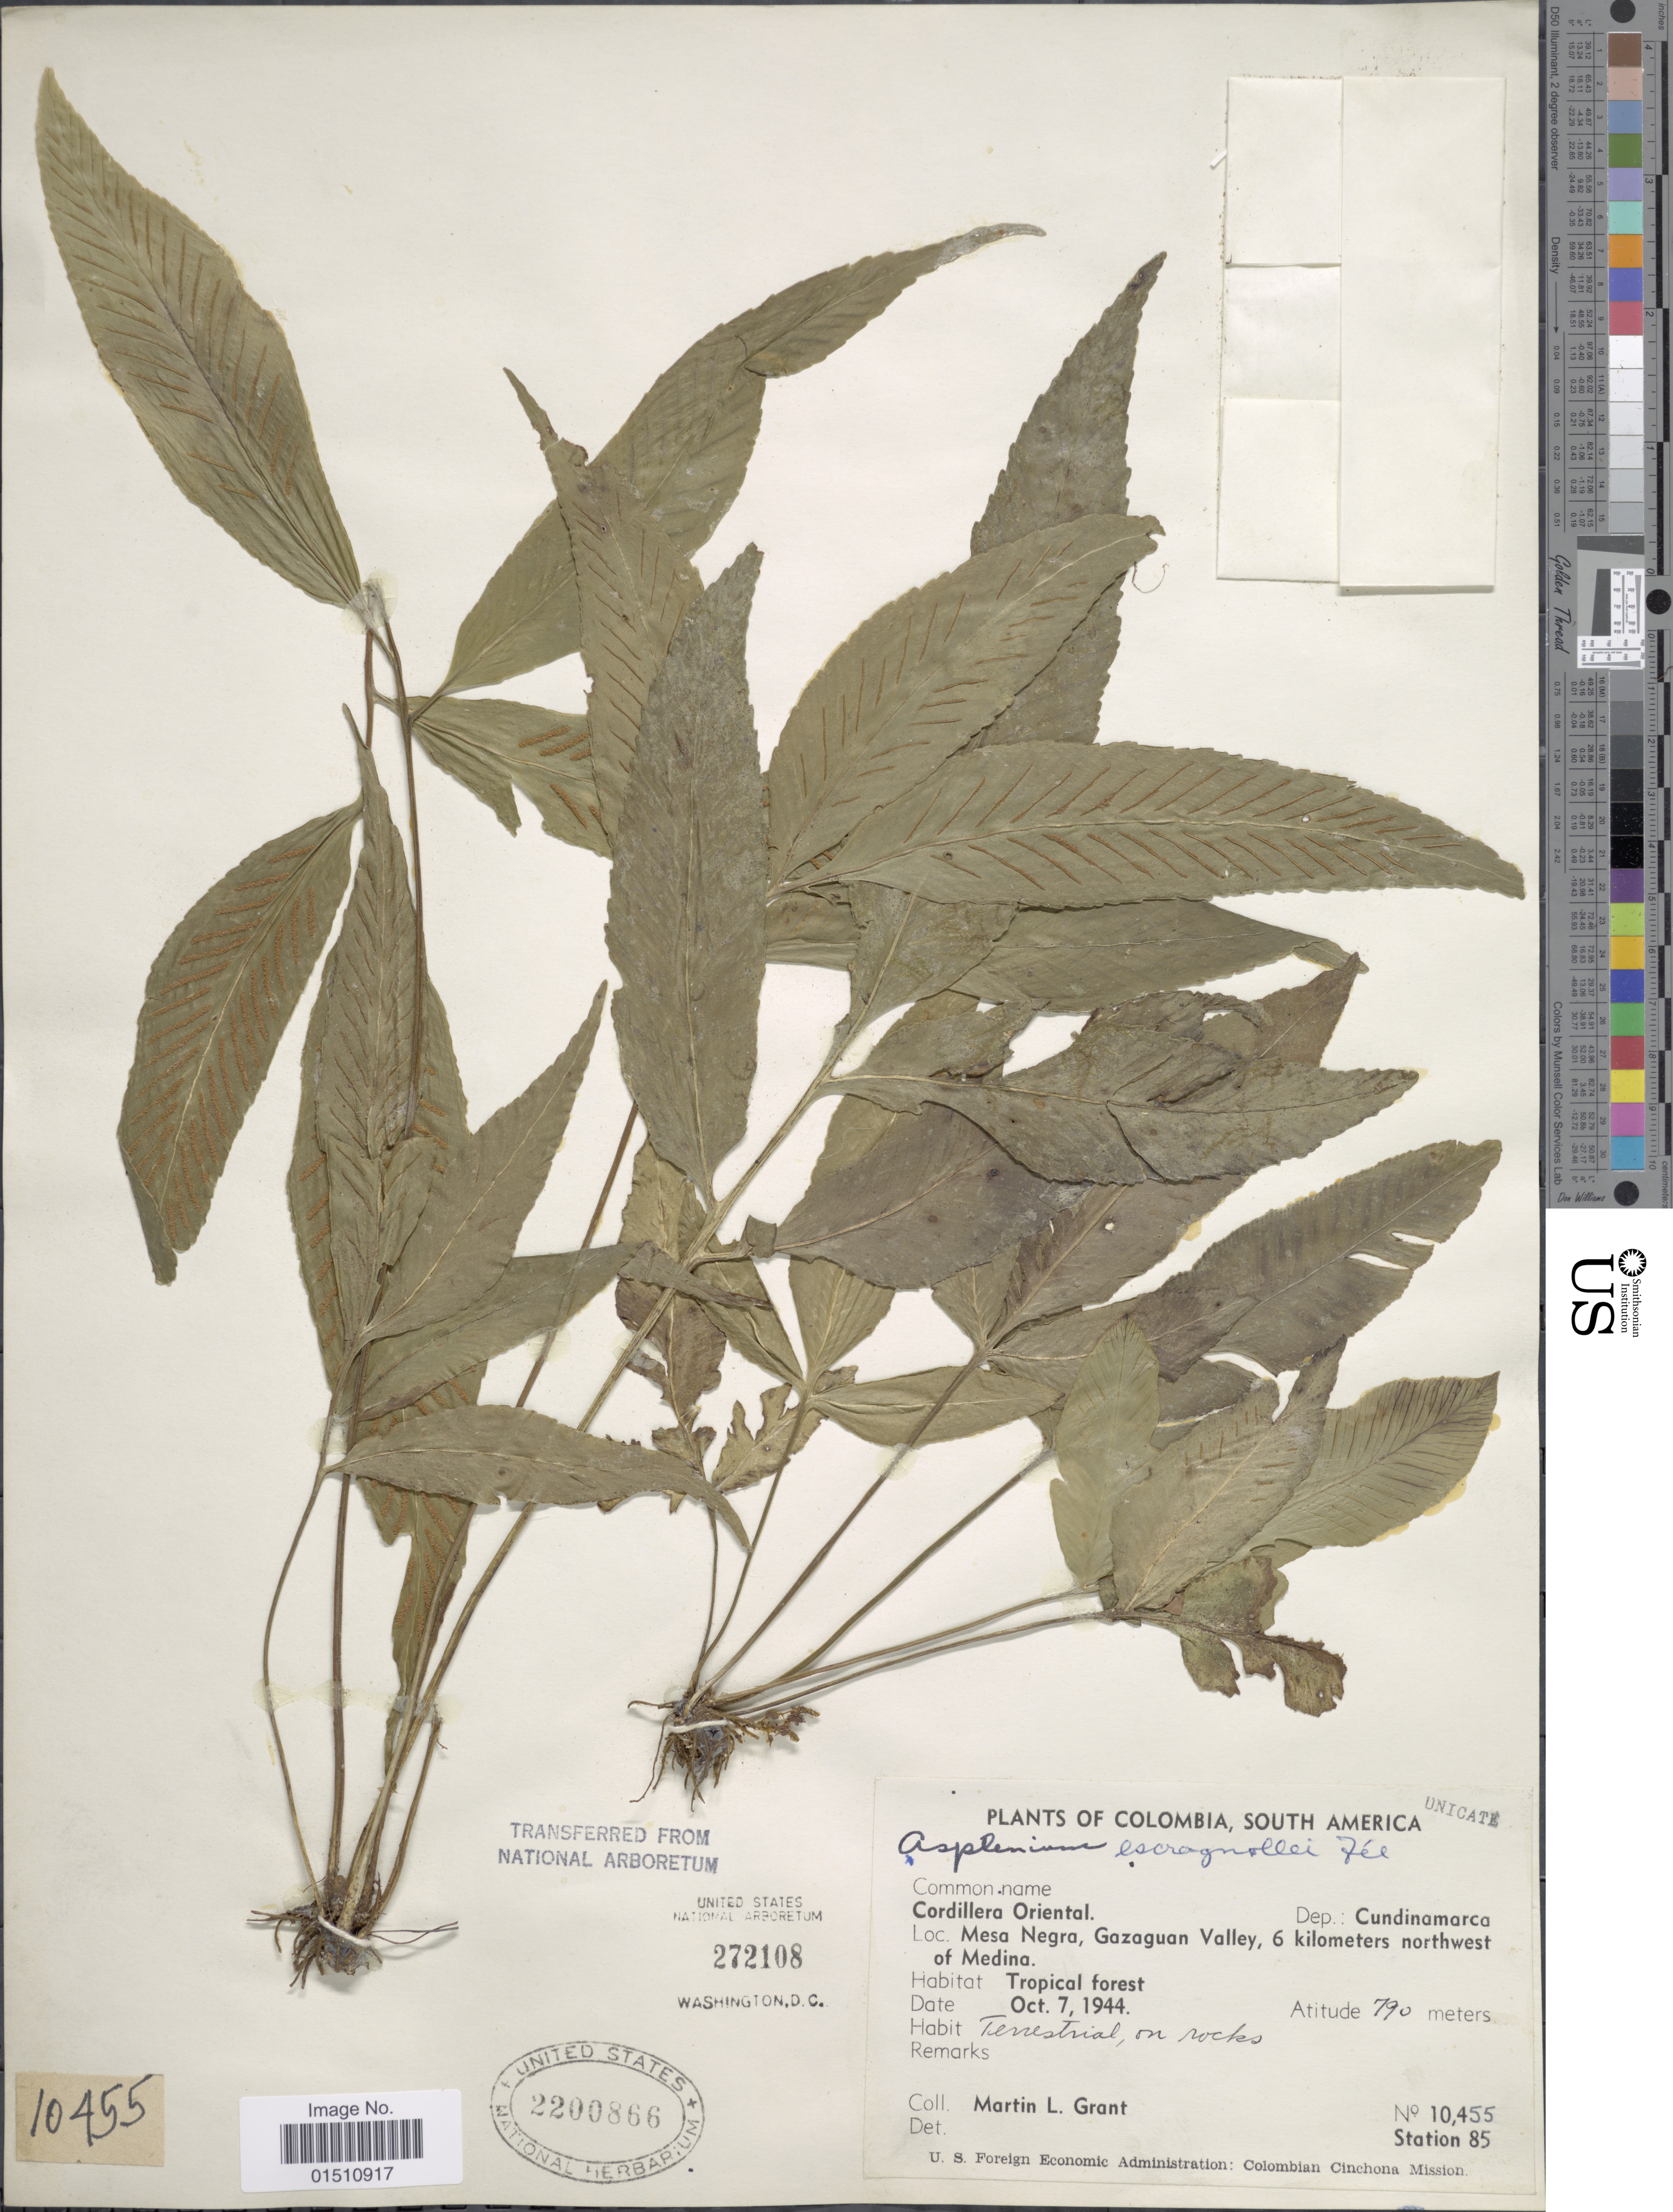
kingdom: Plantae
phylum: Tracheophyta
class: Polypodiopsida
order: Polypodiales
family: Aspleniaceae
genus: Asplenium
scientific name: Asplenium escragnollei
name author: Fée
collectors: M. L. Grant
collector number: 10455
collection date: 1944-10-07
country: Colombia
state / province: Cundinamarca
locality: Colombia, South America, Cordillera Oriental, Dep.: Cundinamarca, Loc. Mesa Negra, Gazaguan Valley, 6 kilometers northwest of Medina.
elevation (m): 790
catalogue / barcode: US 2200866